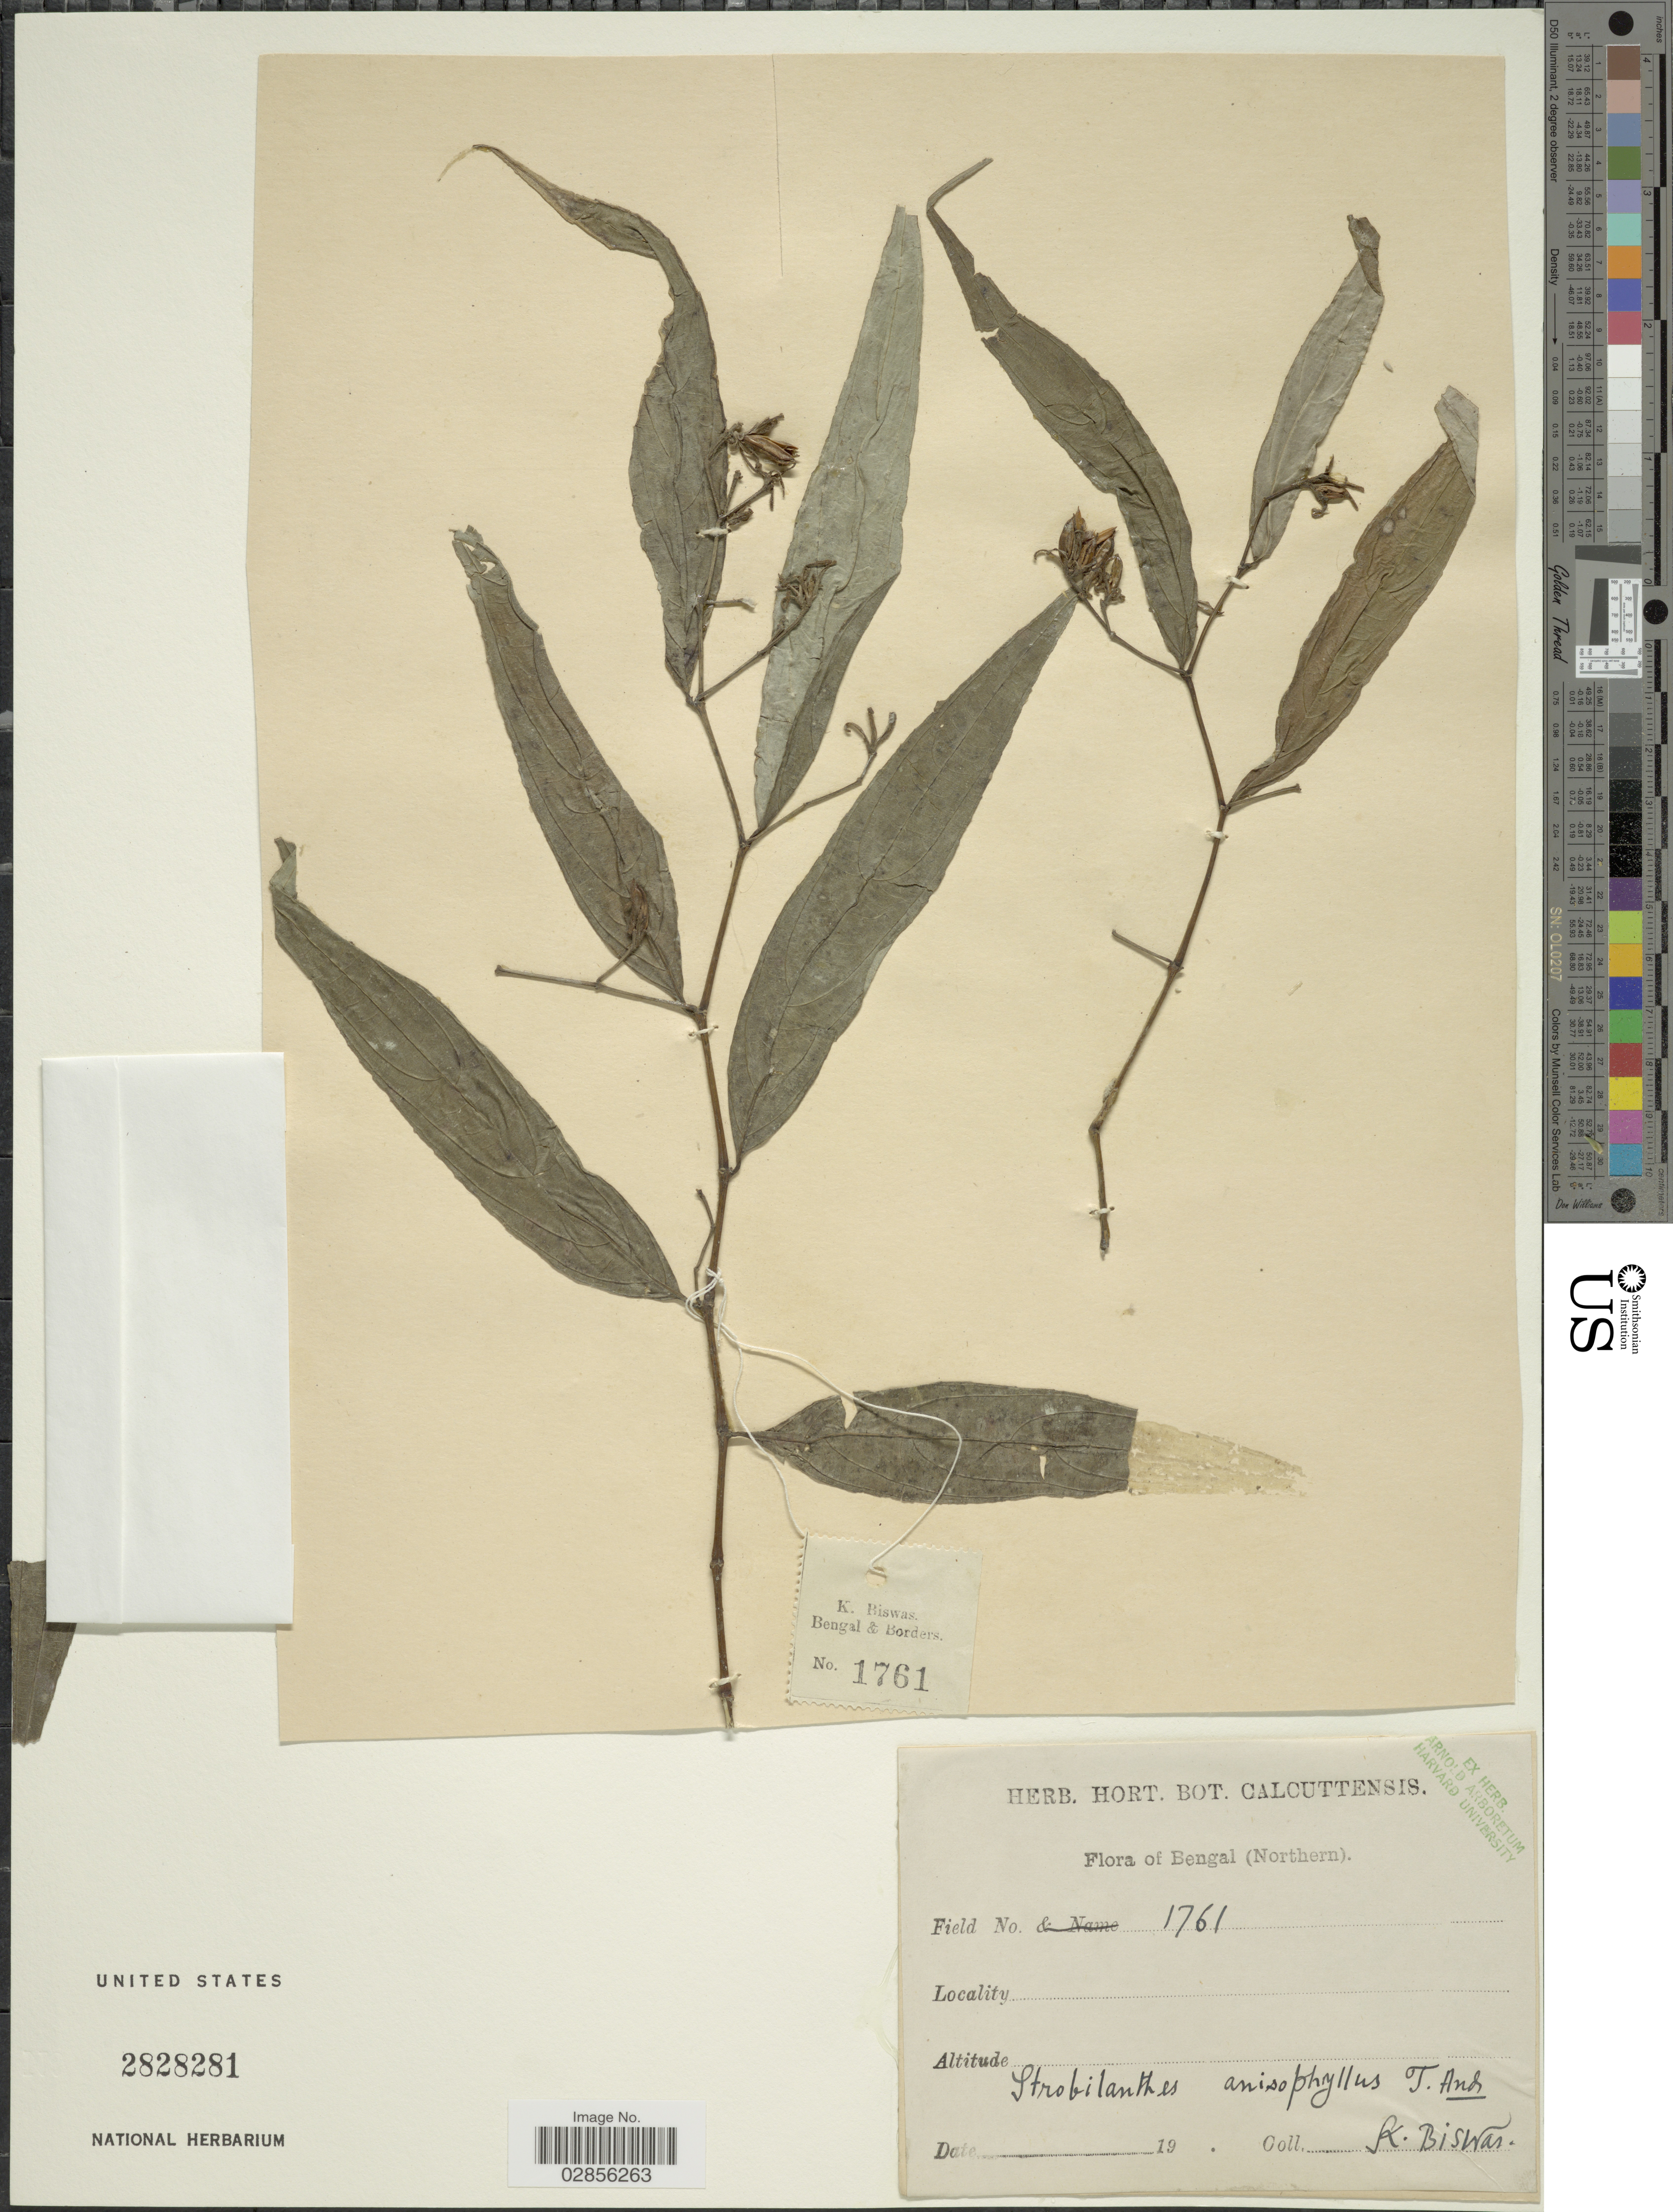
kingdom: Plantae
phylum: Tracheophyta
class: Magnoliopsida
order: Lamiales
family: Acanthaceae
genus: Strobilanthes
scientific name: Strobilanthes anisophylla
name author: (Wall. ex Hook.) T. Anderson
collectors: K. Biswas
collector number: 1761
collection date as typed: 19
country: India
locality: Bengal (Northern). Bengal & Borders.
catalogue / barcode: US 2828281